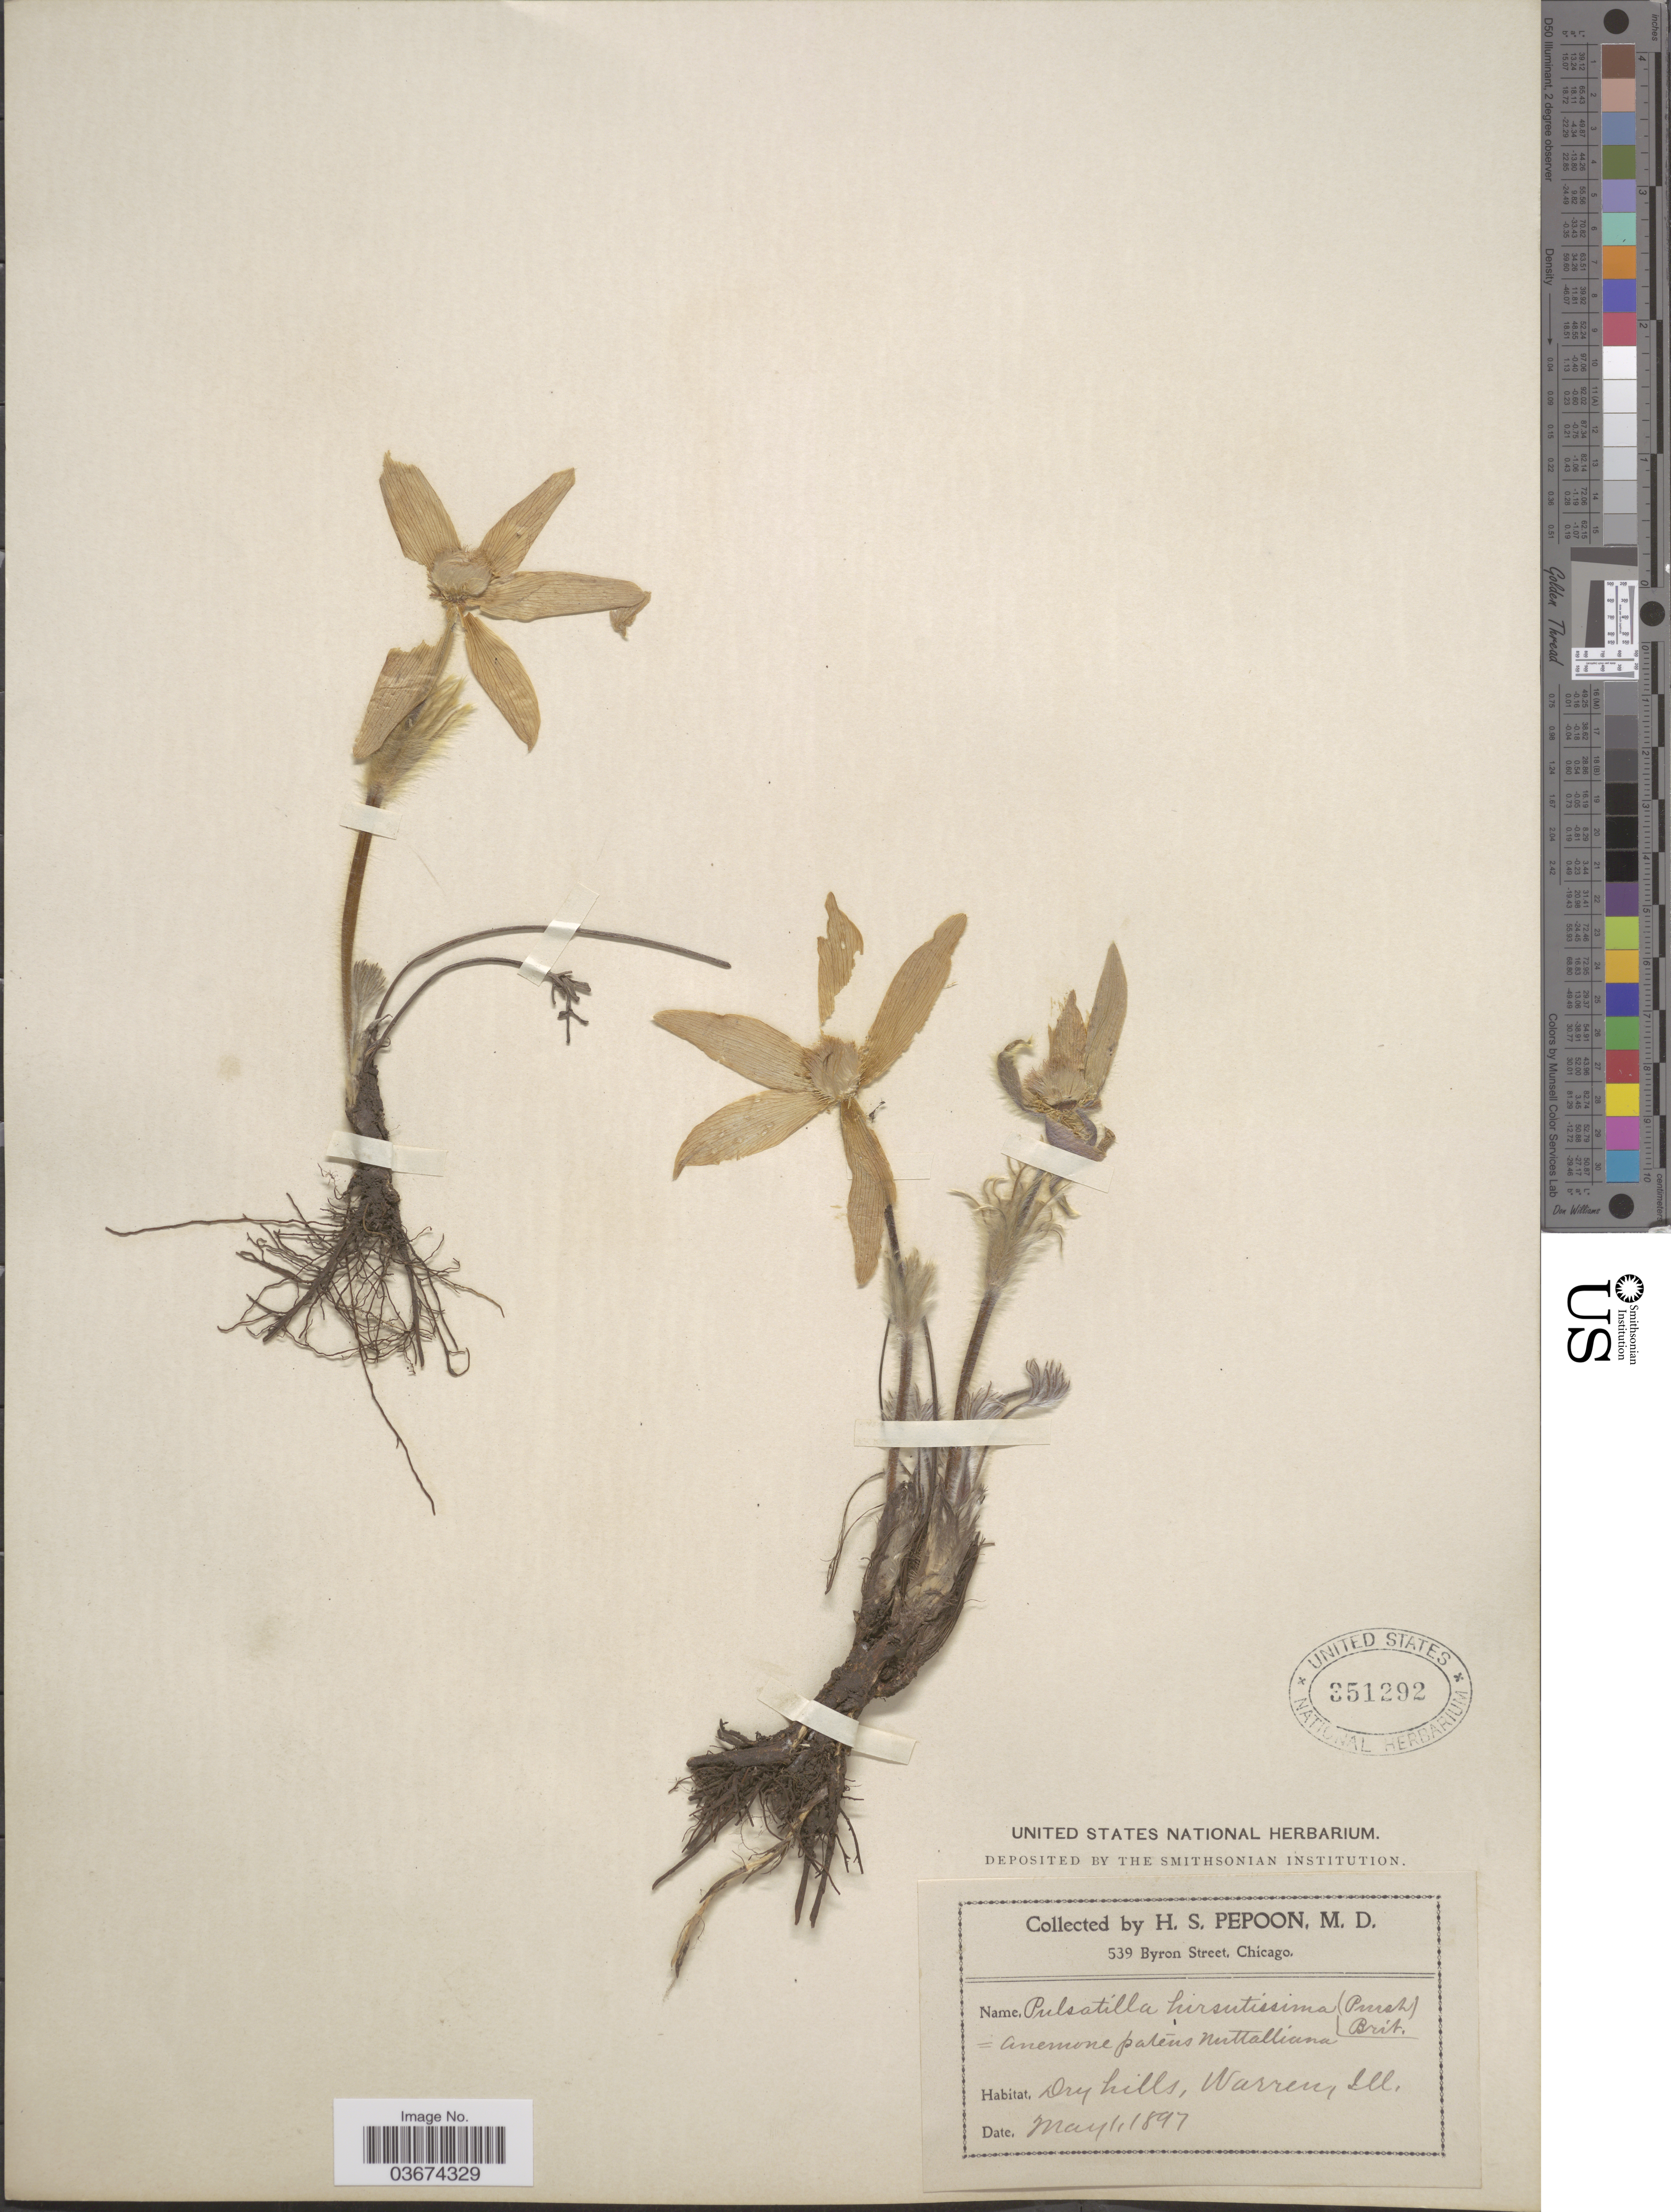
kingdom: Plantae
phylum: Tracheophyta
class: Magnoliopsida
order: Ranunculales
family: Ranunculaceae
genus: Pulsatilla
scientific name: Pulsatilla nuttalliana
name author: (DC.) Bercht. & J. Presl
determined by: Strong, Mark T., (BOT), Smithsonian Institution - National Museum of Natural History (UNITED STATES)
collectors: H. Pepoon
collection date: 1897-05-01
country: United States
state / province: Illinois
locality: Warren.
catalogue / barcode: US 351292